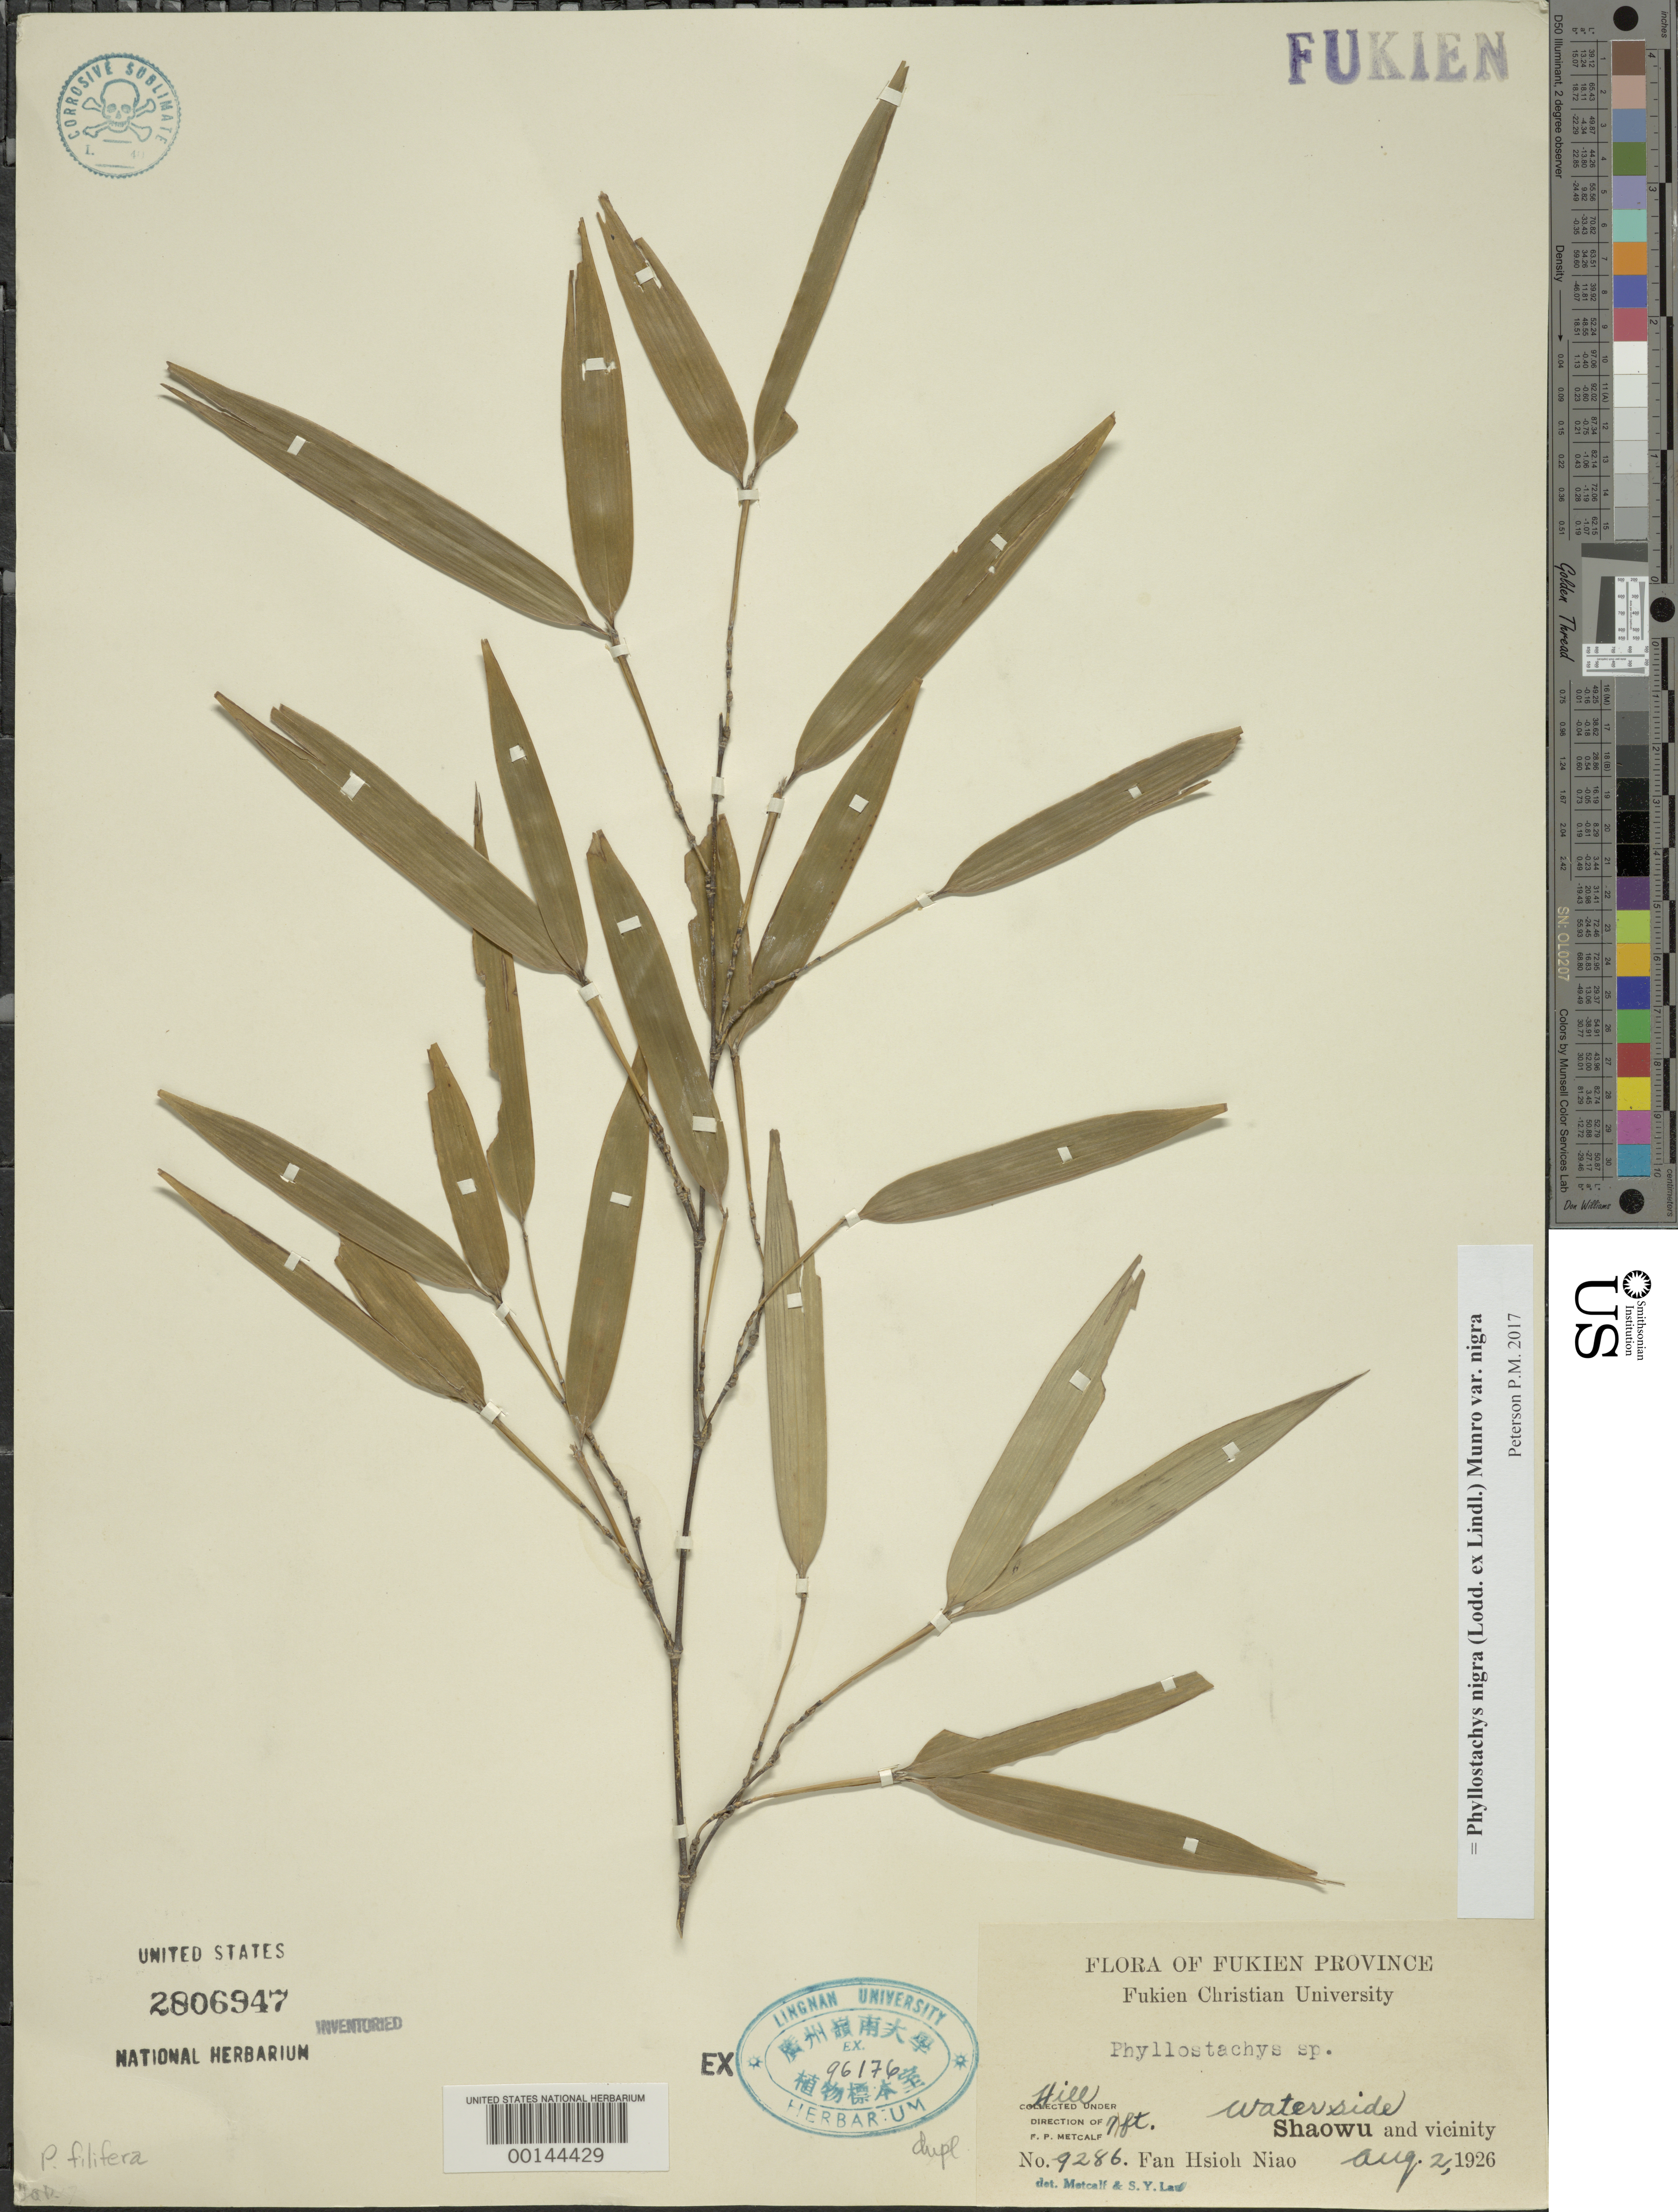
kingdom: Plantae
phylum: Tracheophyta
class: Liliopsida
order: Poales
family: Poaceae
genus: Phyllostachys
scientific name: Phyllostachys nigra var. nigra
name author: (Lodd. ex Lindl.) Munro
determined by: Poaceae Reorganization Project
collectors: H. N. Fan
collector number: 9286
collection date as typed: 02 Aug 1926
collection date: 1926-08-02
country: China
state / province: Fujian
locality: Shaowu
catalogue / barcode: US 2806947